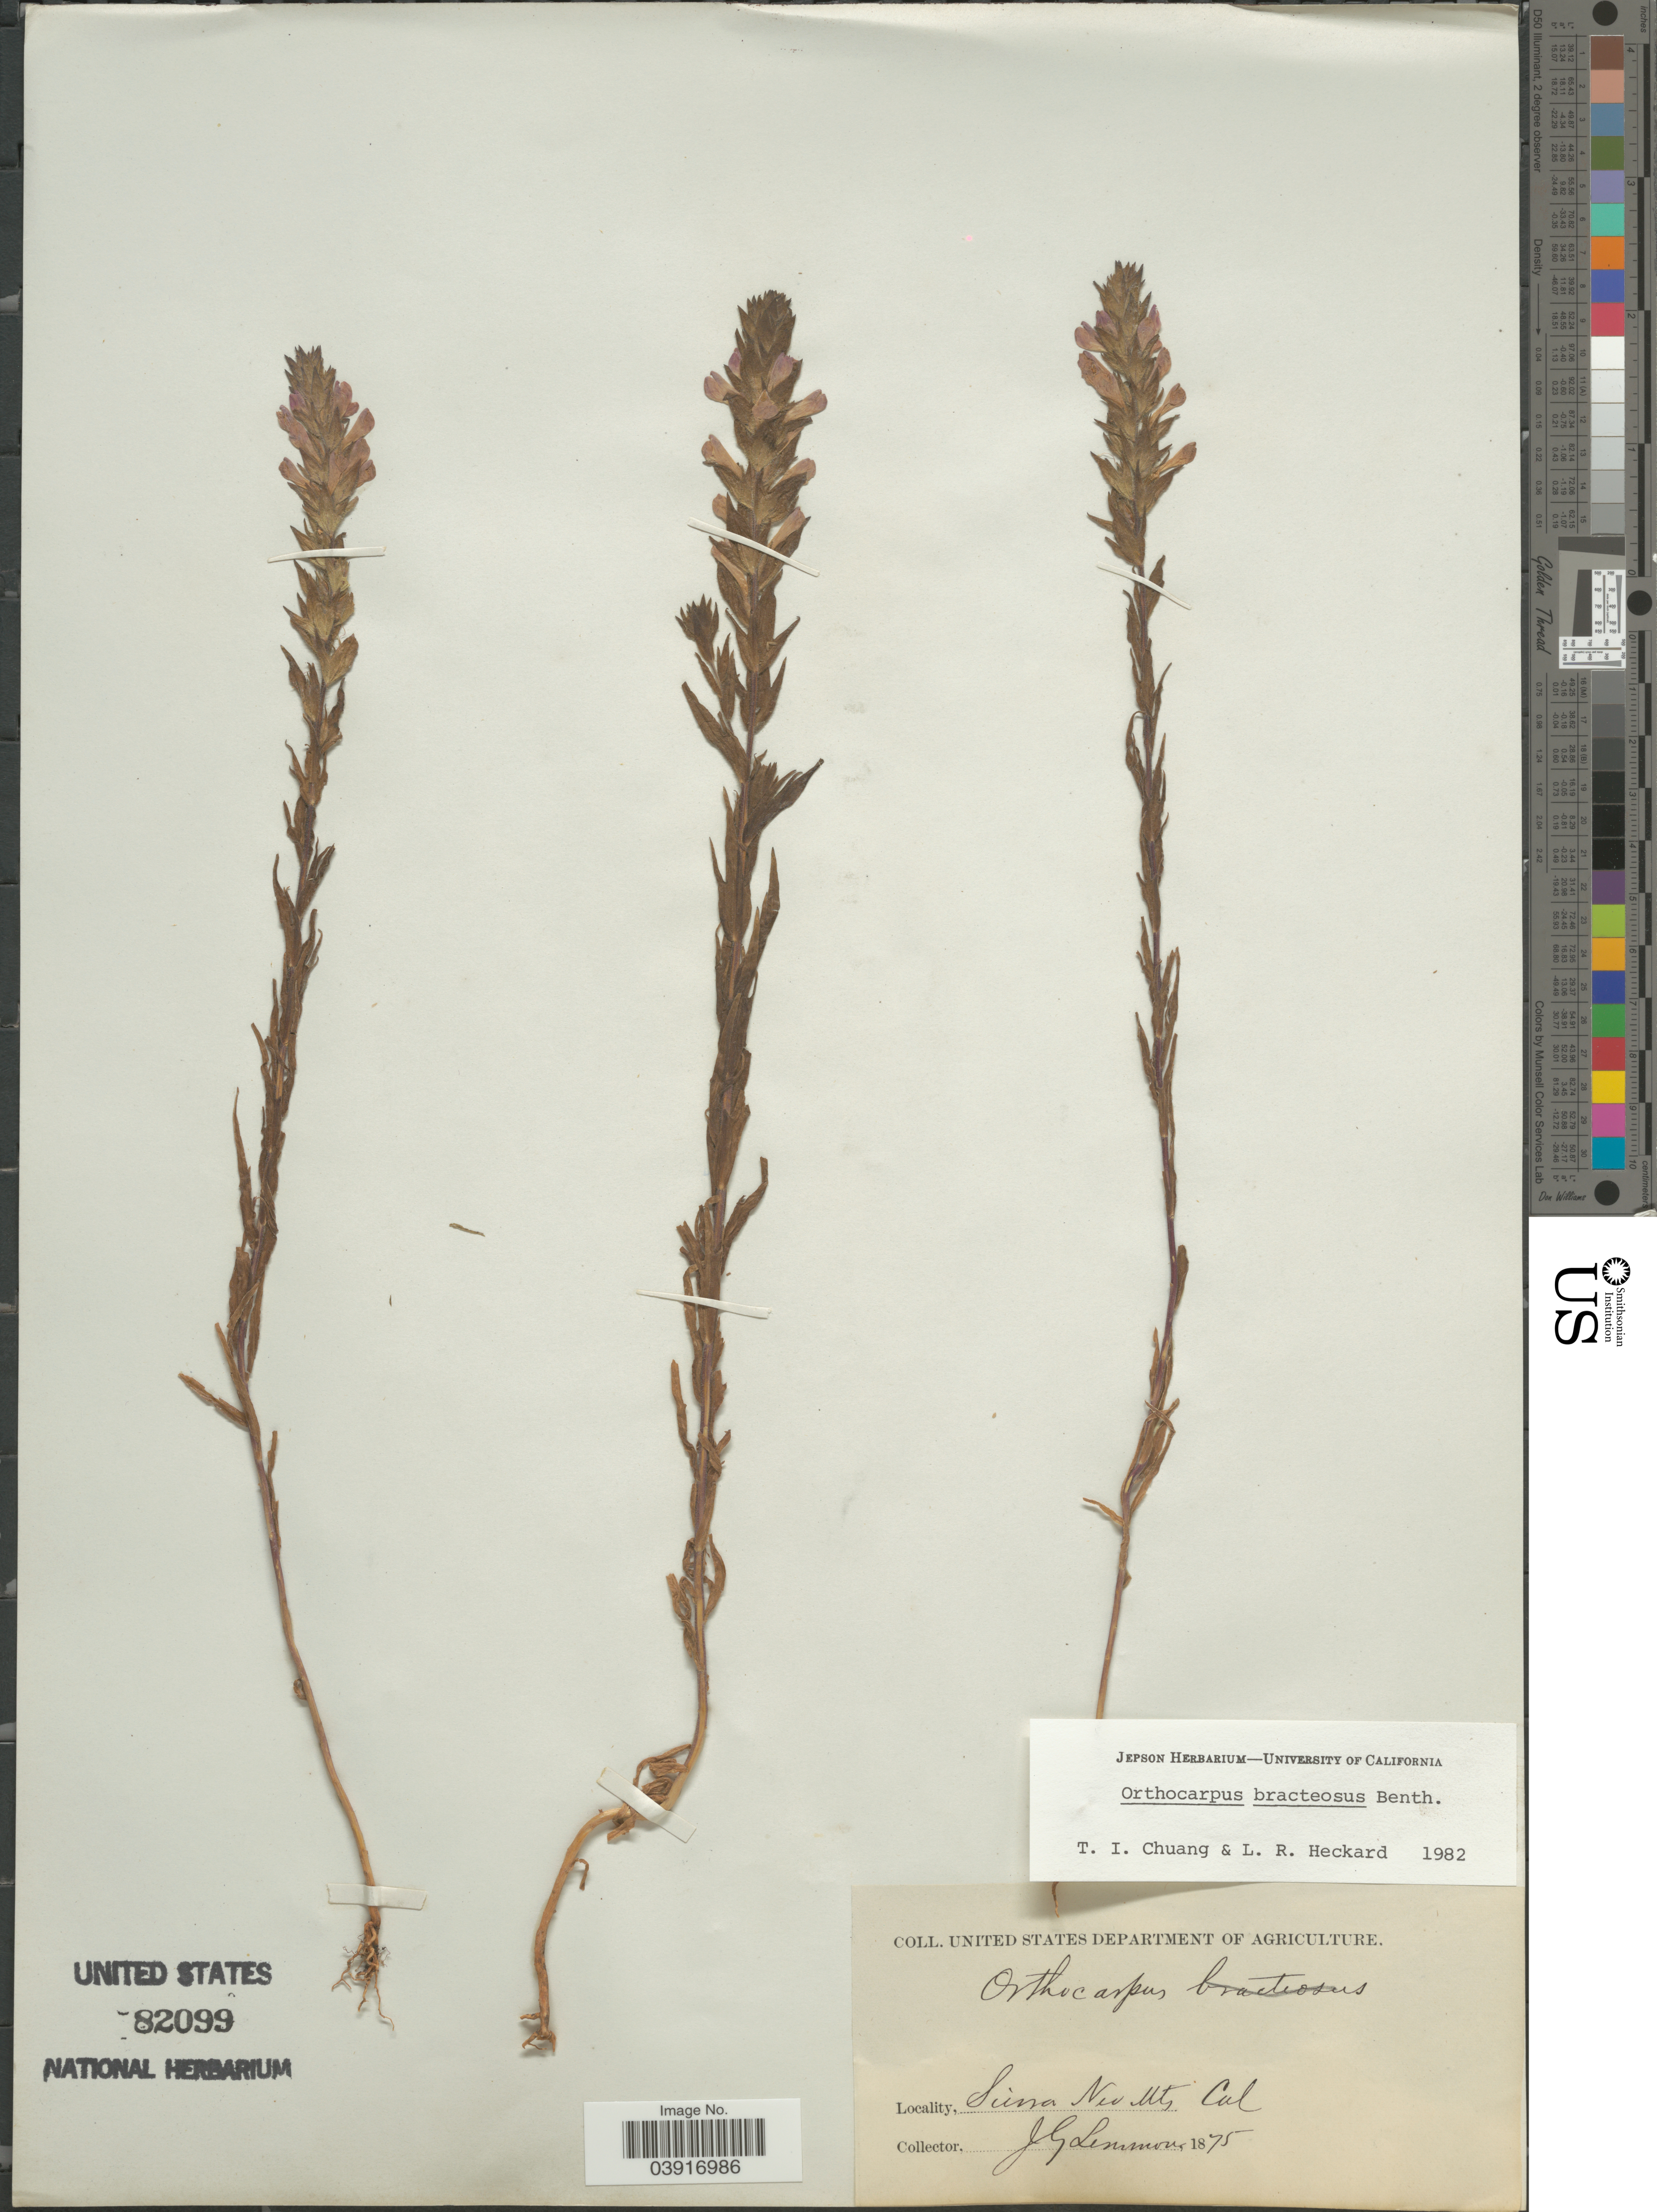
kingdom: Plantae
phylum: Tracheophyta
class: Magnoliopsida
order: Lamiales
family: Orobanchaceae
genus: Orthocarpus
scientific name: Orthocarpus bracteosus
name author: Benth.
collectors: J. Lemmon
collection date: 1875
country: United States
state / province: California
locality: Sierra Nev Mts.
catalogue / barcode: US 82099